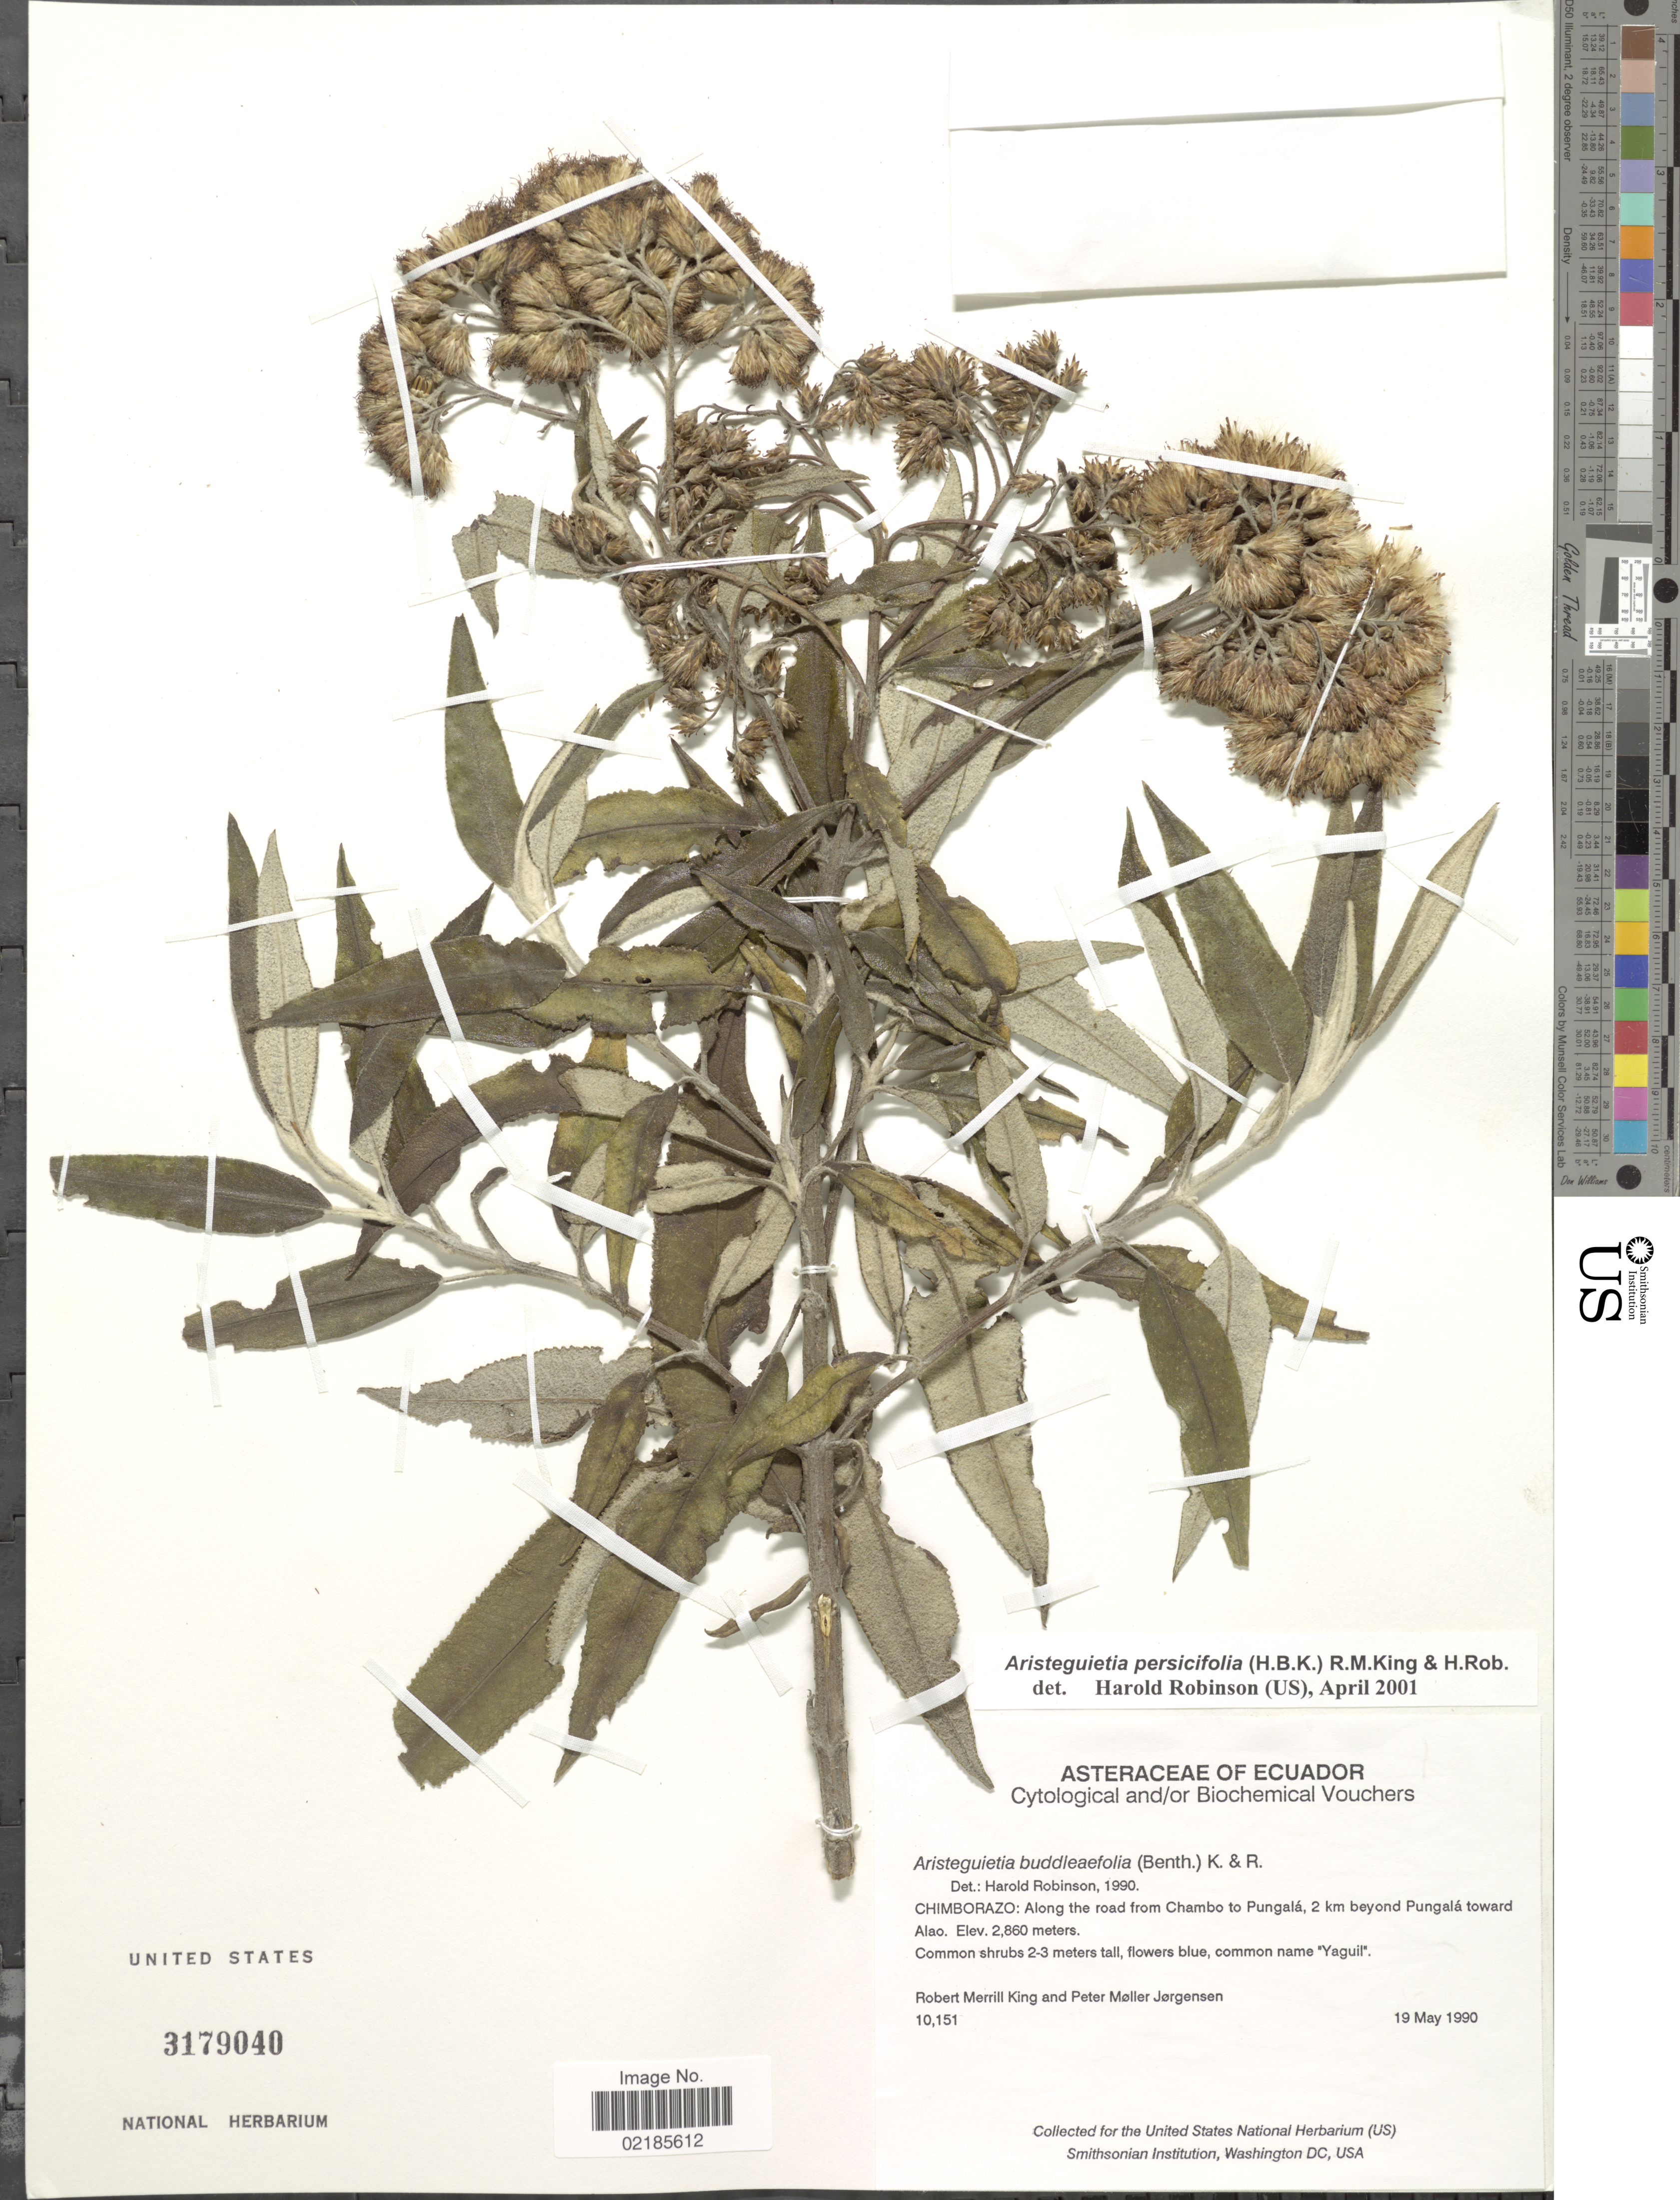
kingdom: Plantae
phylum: Tracheophyta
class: Magnoliopsida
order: Asterales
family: Asteraceae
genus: Aristeguietia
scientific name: Aristeguietia persicifolia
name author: (Kunth) R.M. King & H. Rob.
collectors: R. M. King & P. M. Jørgensen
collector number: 10151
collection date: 1990-05-19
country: Ecuador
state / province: Chimborazo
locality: Along the road from Chambo to Pungala, 2 km beyond Pungala toward Alao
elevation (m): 2860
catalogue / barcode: US 3179040